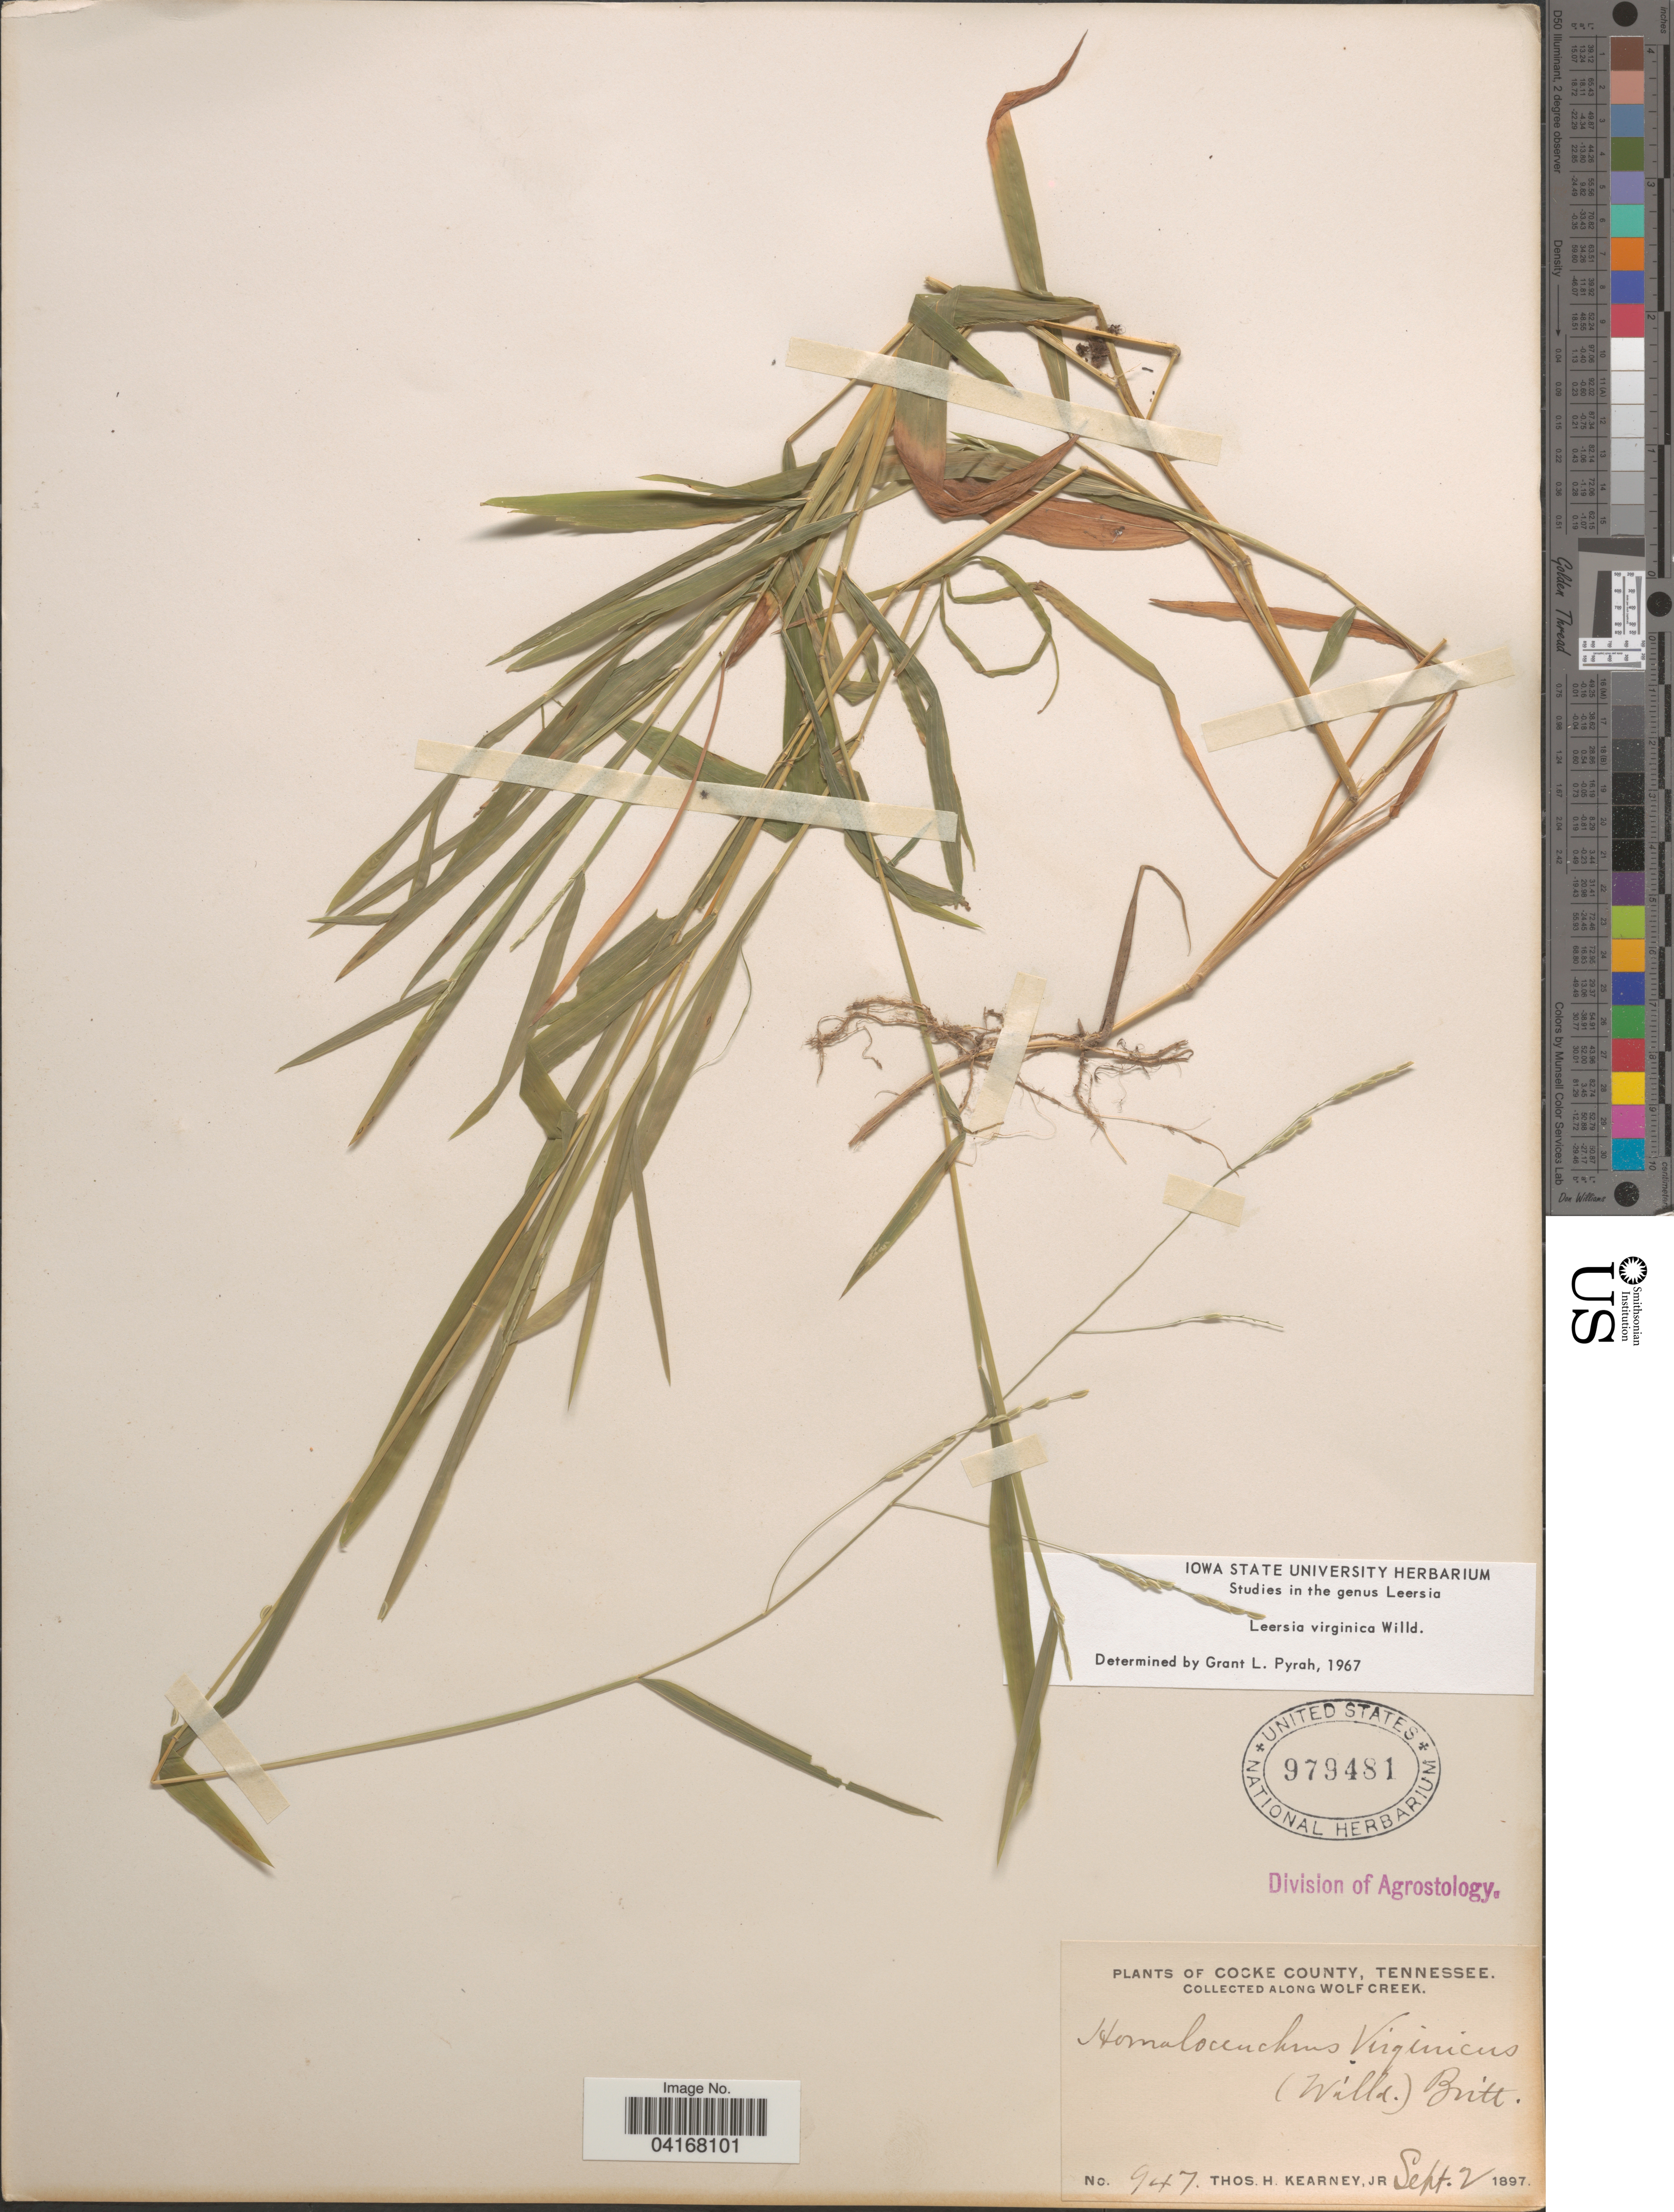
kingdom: Plantae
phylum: Tracheophyta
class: Liliopsida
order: Poales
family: Poaceae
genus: Leersia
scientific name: Leersia virginica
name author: Willd.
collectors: T. H. Kearney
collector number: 947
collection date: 1897-09-02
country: United States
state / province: Tennessee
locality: Cooke County. Along Wolf Creek.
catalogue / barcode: US 979481